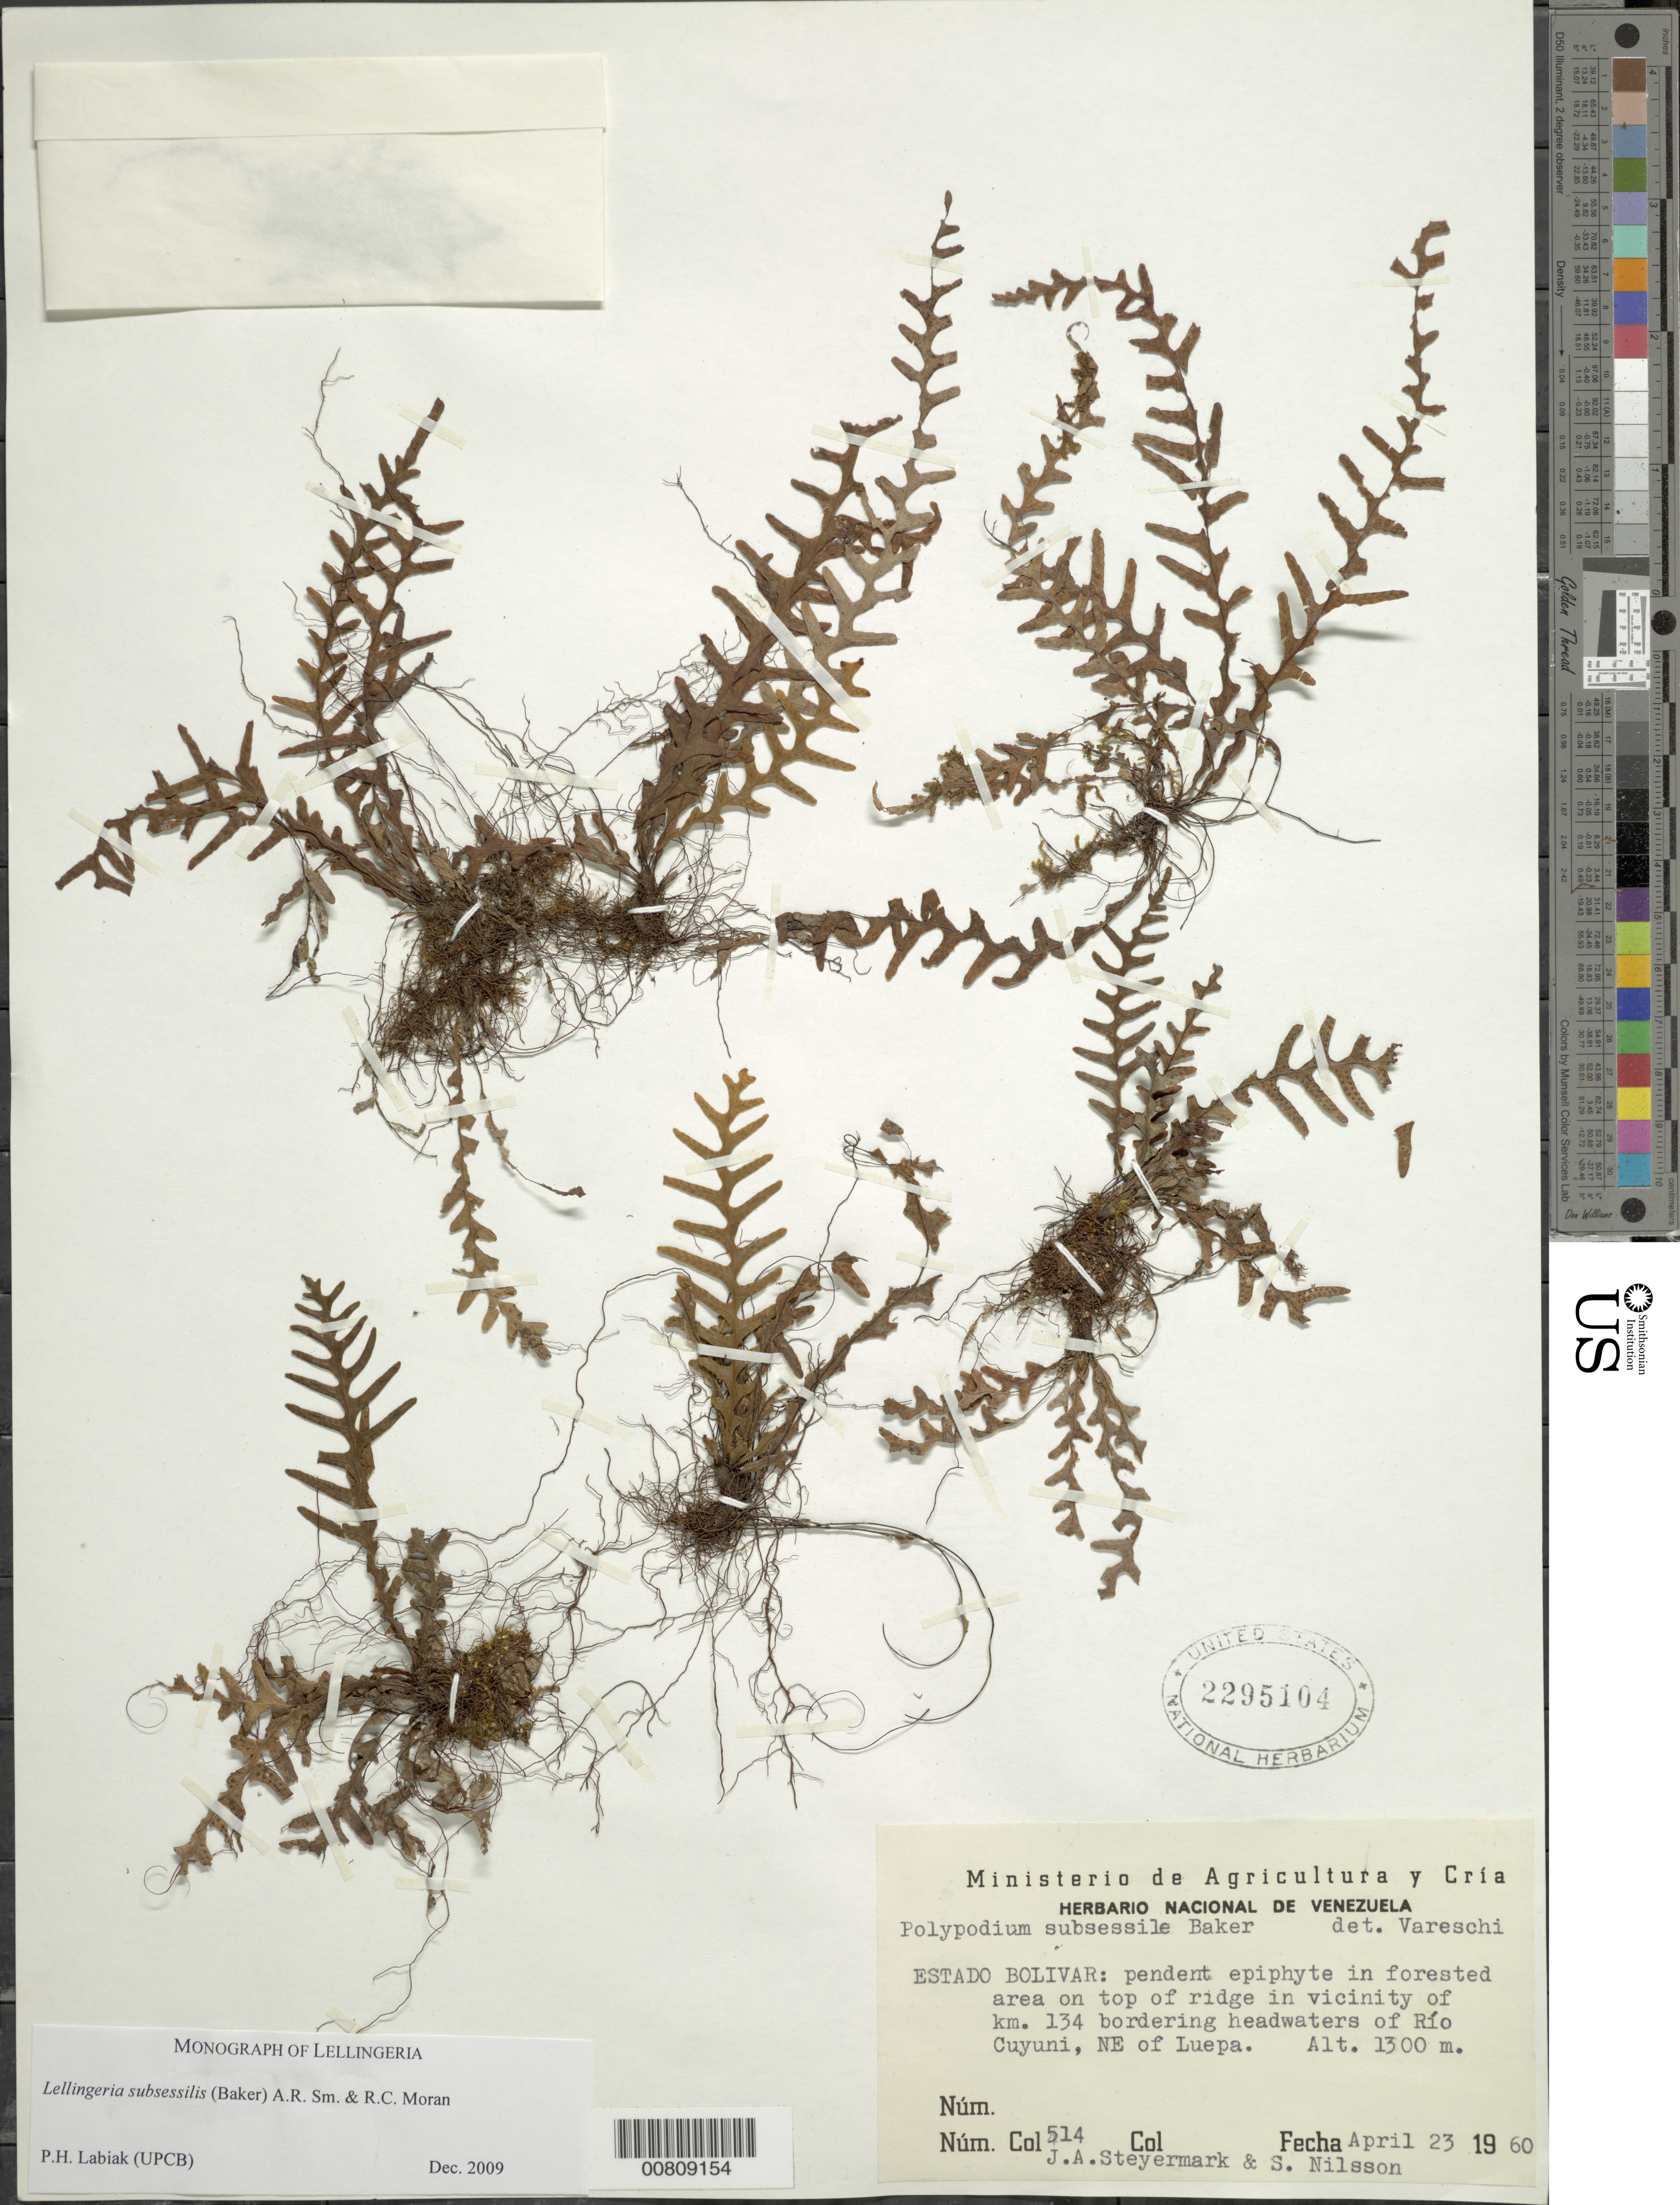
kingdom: Plantae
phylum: Tracheophyta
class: Polypodiopsida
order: Polypodiales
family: Polypodiaceae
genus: Lellingeria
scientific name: Lellingeria subsessilis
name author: (Baker) A.R. Sm. & R.C. Moran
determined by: Labiak, P. H.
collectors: J. Steyermark & S. Nilsson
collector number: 60 514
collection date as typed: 23-Apr-60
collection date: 1960-04-23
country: Venezuela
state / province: Bolívar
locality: Río Cuyuni headwaters, km 134, NE of Luepa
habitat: Forested area on top of ridge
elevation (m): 1300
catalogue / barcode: US 2295104